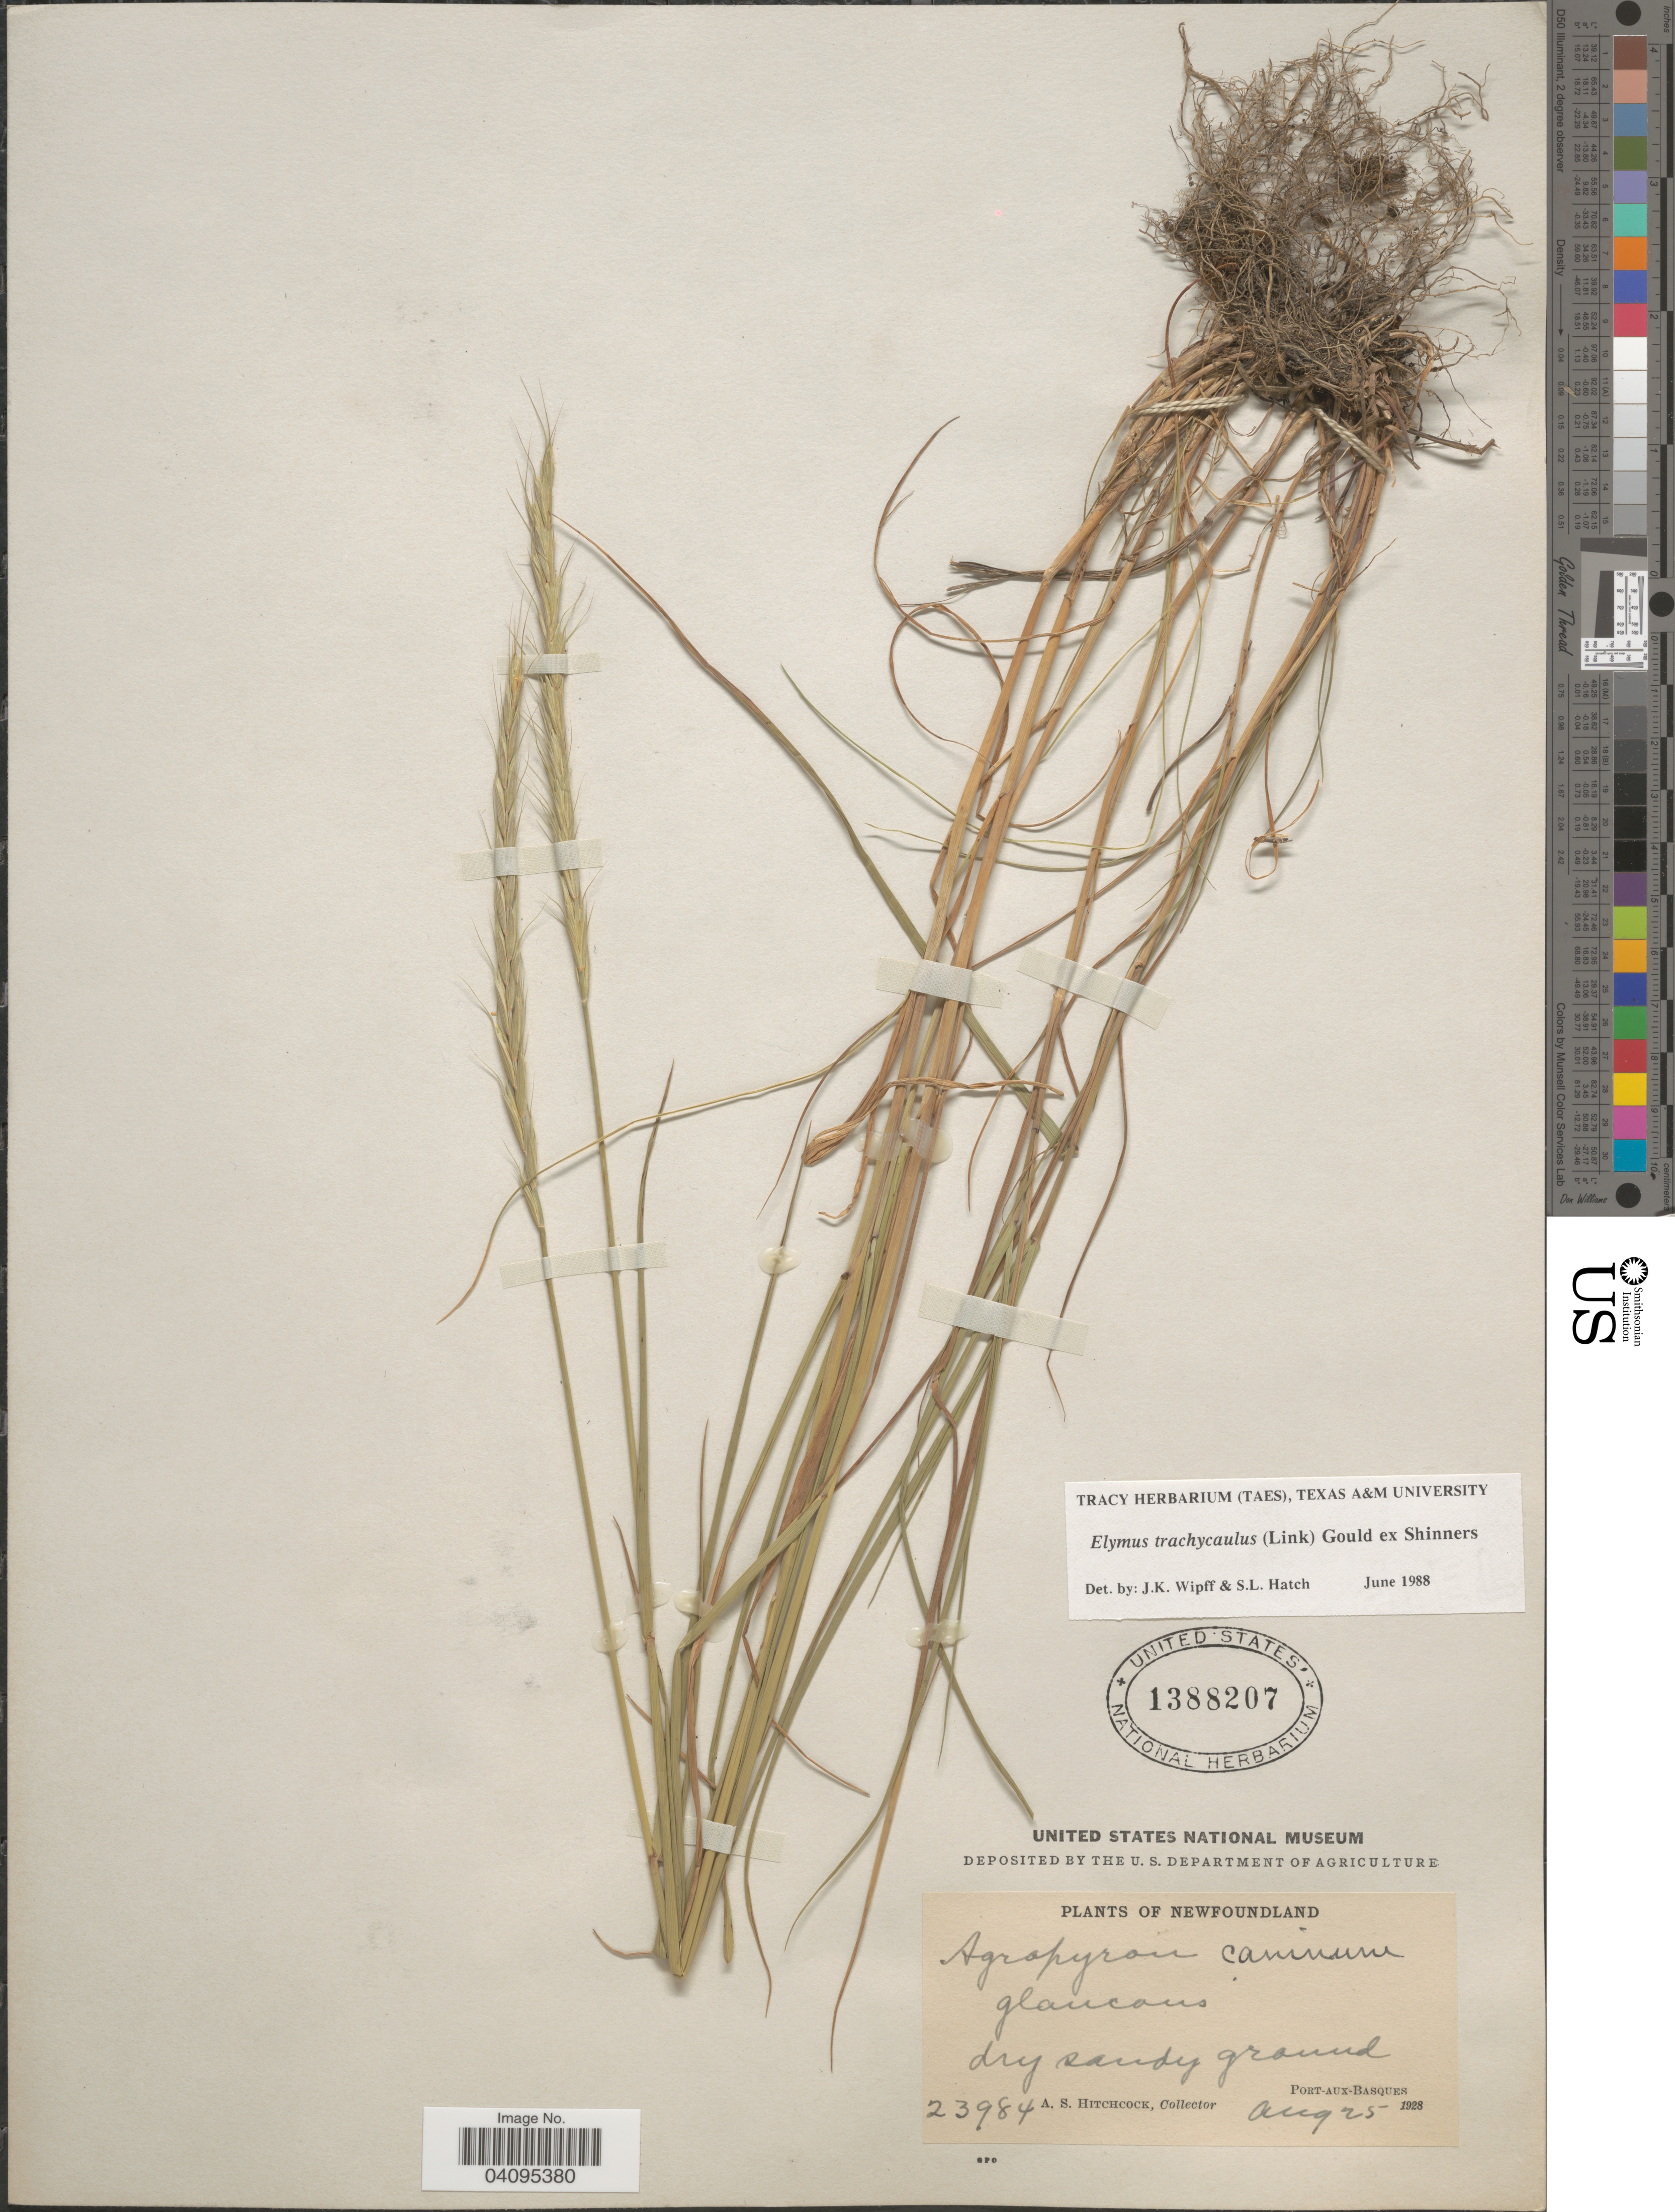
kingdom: Plantae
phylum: Tracheophyta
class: Liliopsida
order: Poales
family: Poaceae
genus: Elymus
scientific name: Elymus trachycaulus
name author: (Link) Gould ex Shinners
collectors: A. S. Hitchcock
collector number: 23984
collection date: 1928-08-25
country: Canada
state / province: Newfoundland and Labrador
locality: Dry sandy ground. Port-au-Basques.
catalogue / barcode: US 1388207